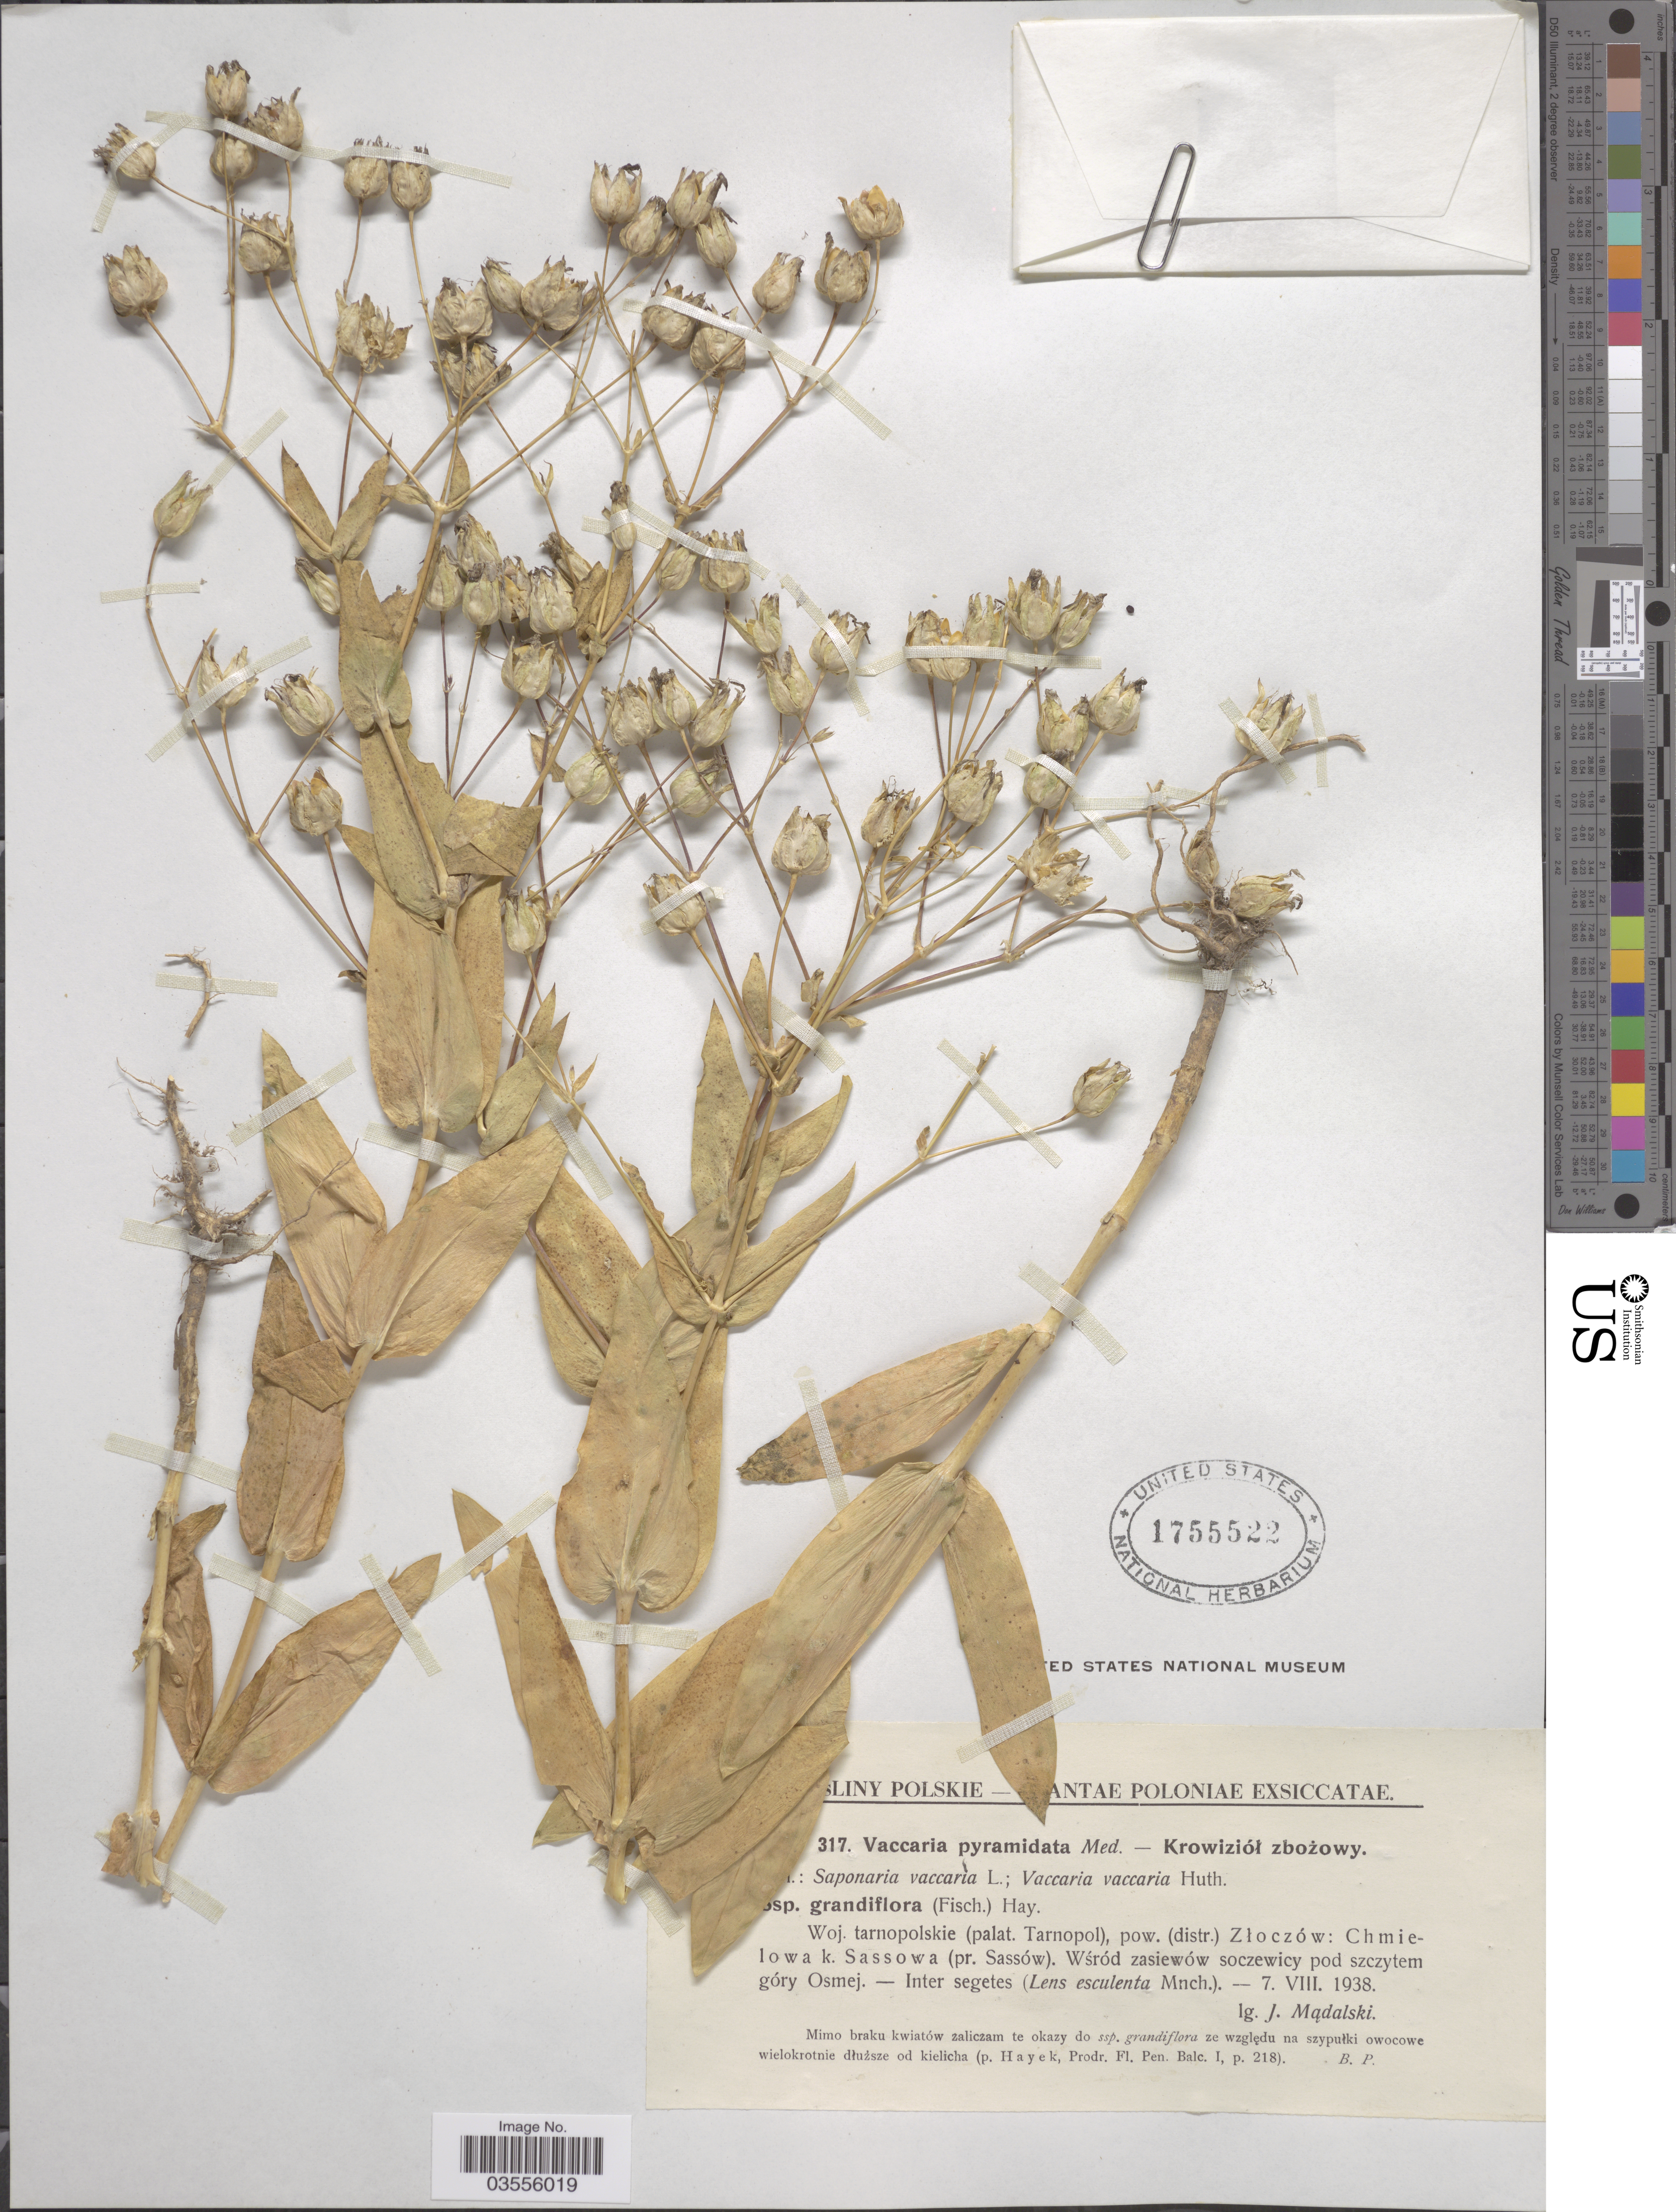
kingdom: Plantae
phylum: Tracheophyta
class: Magnoliopsida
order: Caryophyllales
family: Caryophyllaceae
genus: Gypsophila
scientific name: Gypsophila vaccaria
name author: (L.) Sm.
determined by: Strong, M. T., (US), Smithsonian Institution - National Museum of Natural History (UNITED STATES)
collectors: J. Madalski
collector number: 317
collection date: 1938-08-07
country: Poland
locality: Woj. tarnopolskie (palat. Tarnopol), pow. (distr.) Złoczów: Chmielowak. Sassowa (pr. Sassów). Wśród zasiewów soczewicy pod szczytem góry Osmej.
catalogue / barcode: US 1755522